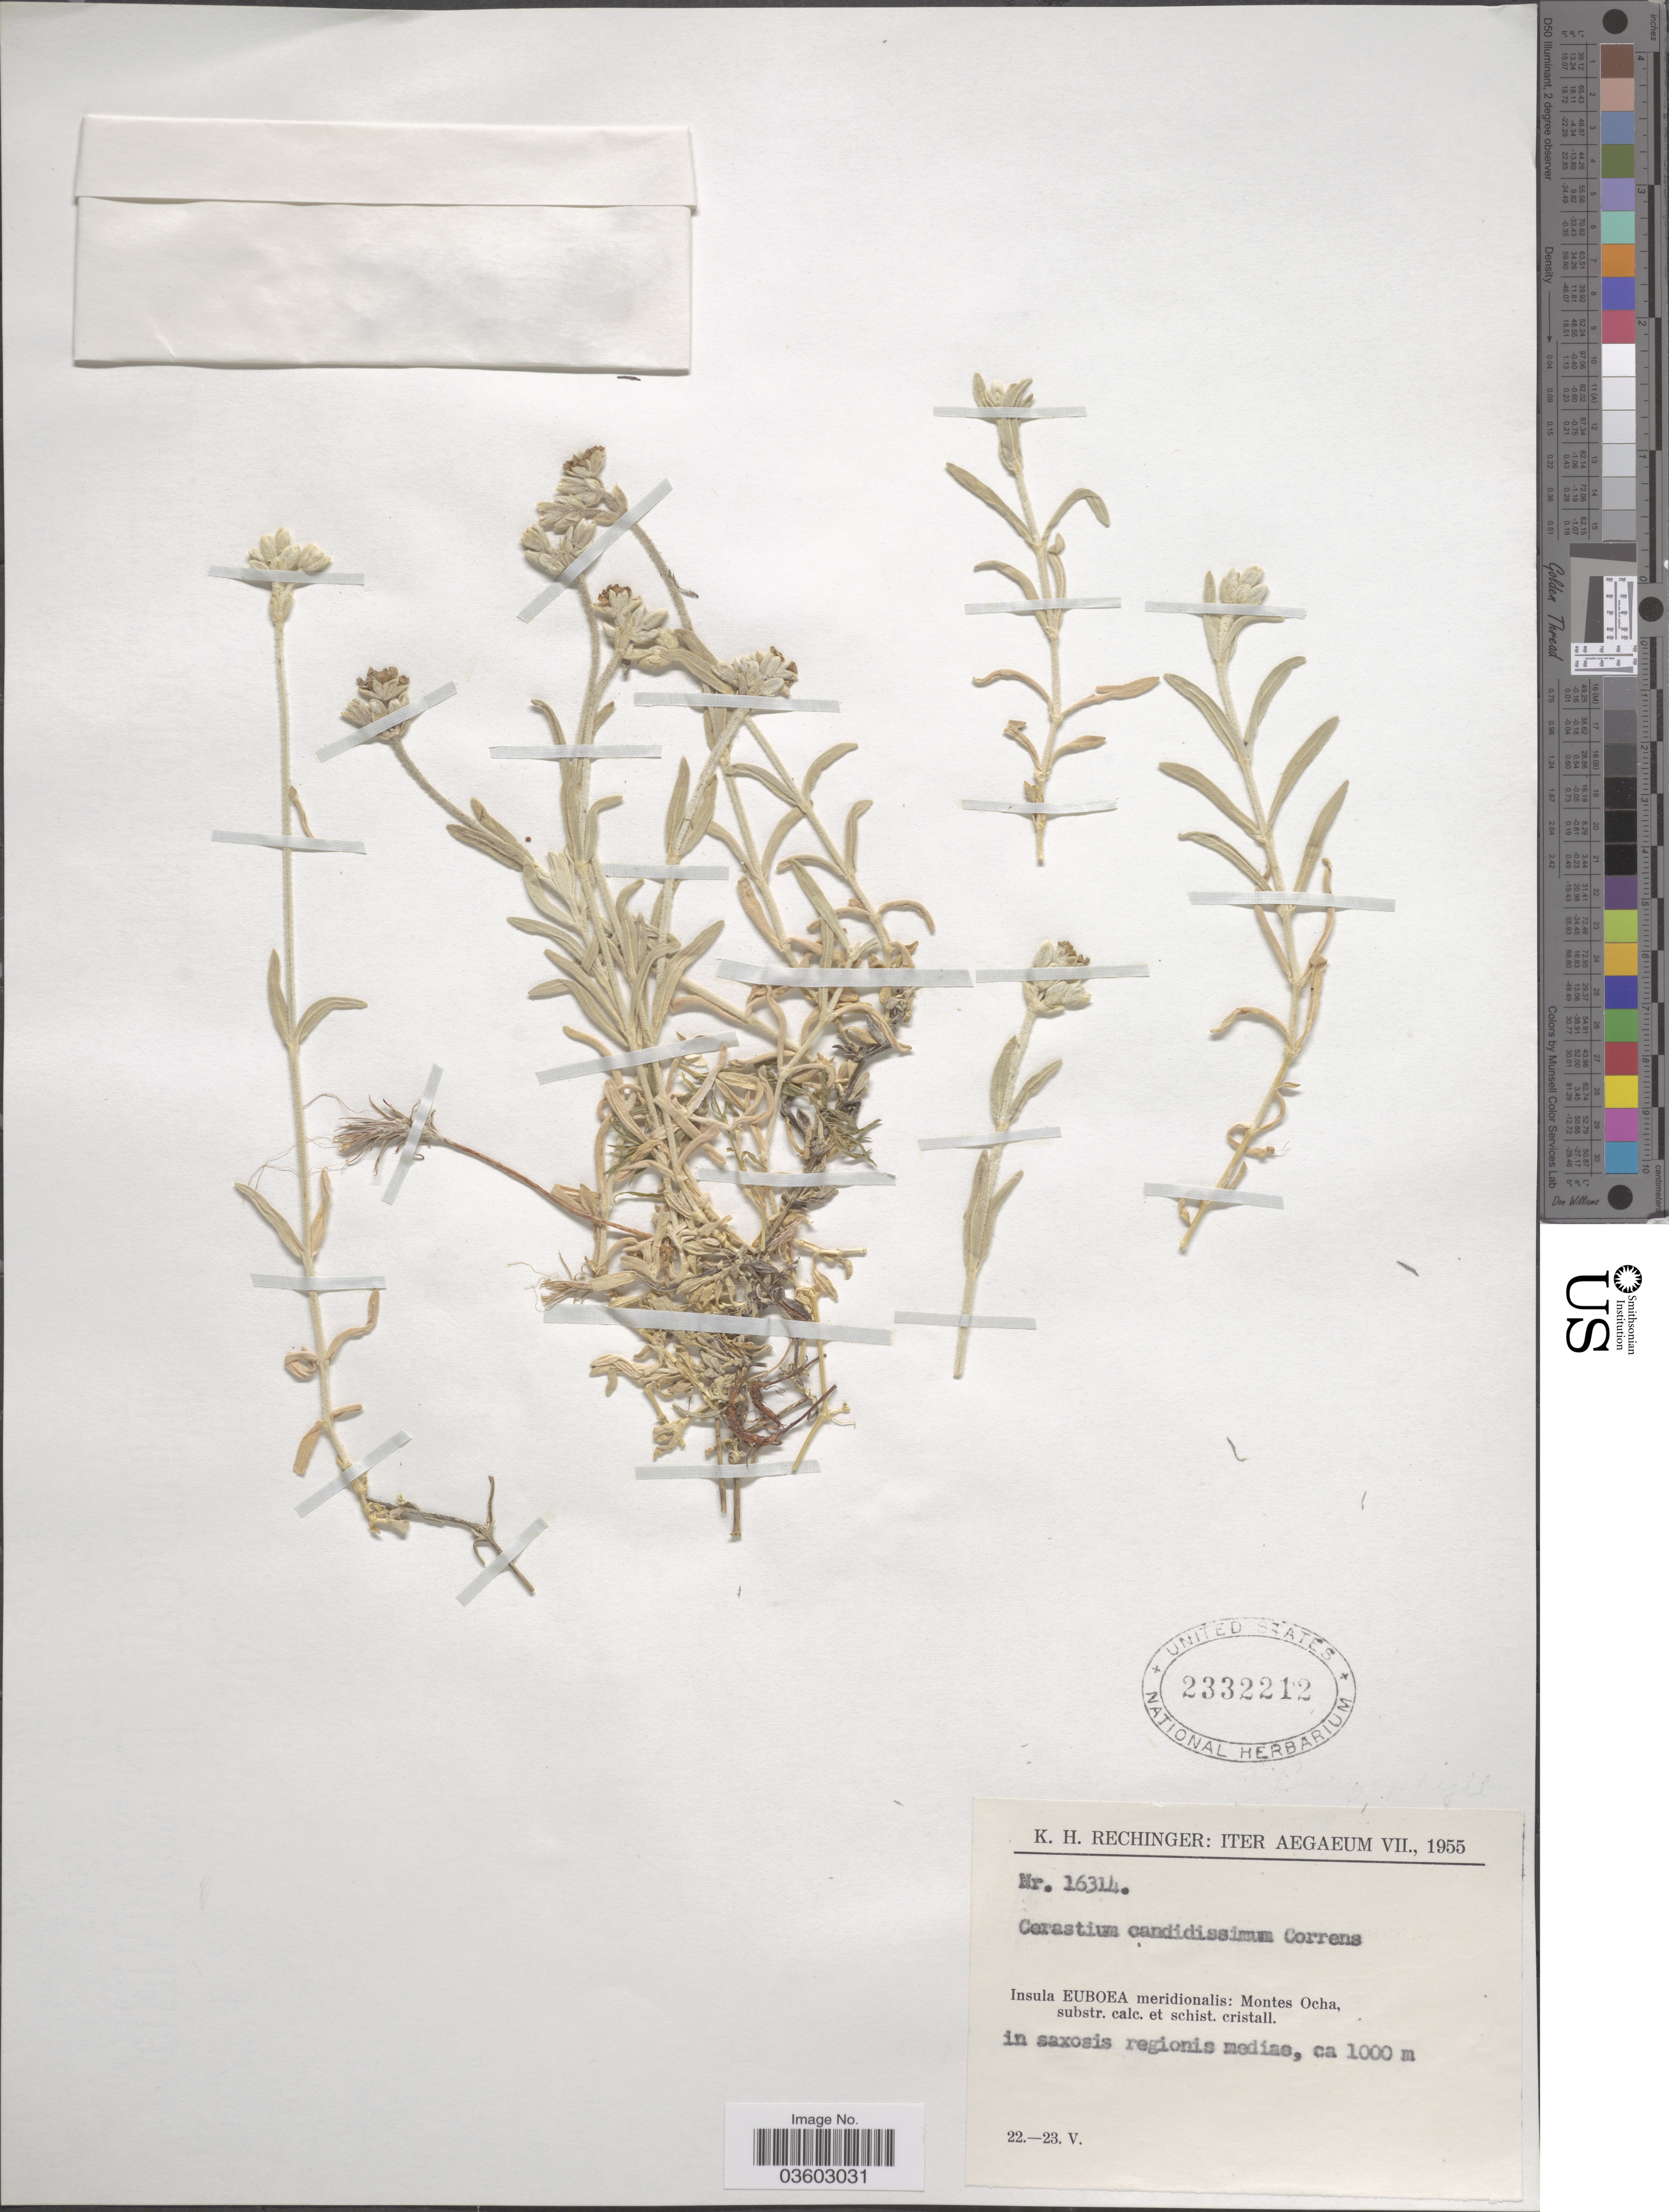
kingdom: Plantae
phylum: Tracheophyta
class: Magnoliopsida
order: Caryophyllales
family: Caryophyllaceae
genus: Cerastium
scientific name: Cerastium candidissimum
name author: Correns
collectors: K. H. Rechinger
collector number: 163414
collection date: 1955-05-22/1955-05-23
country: Greece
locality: Aegaeum. Insula Euboea meridionalis: Montes Ocha, substr. calc. et schist. cristall, in saxosis regionis mediae.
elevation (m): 1000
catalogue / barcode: US 2332212